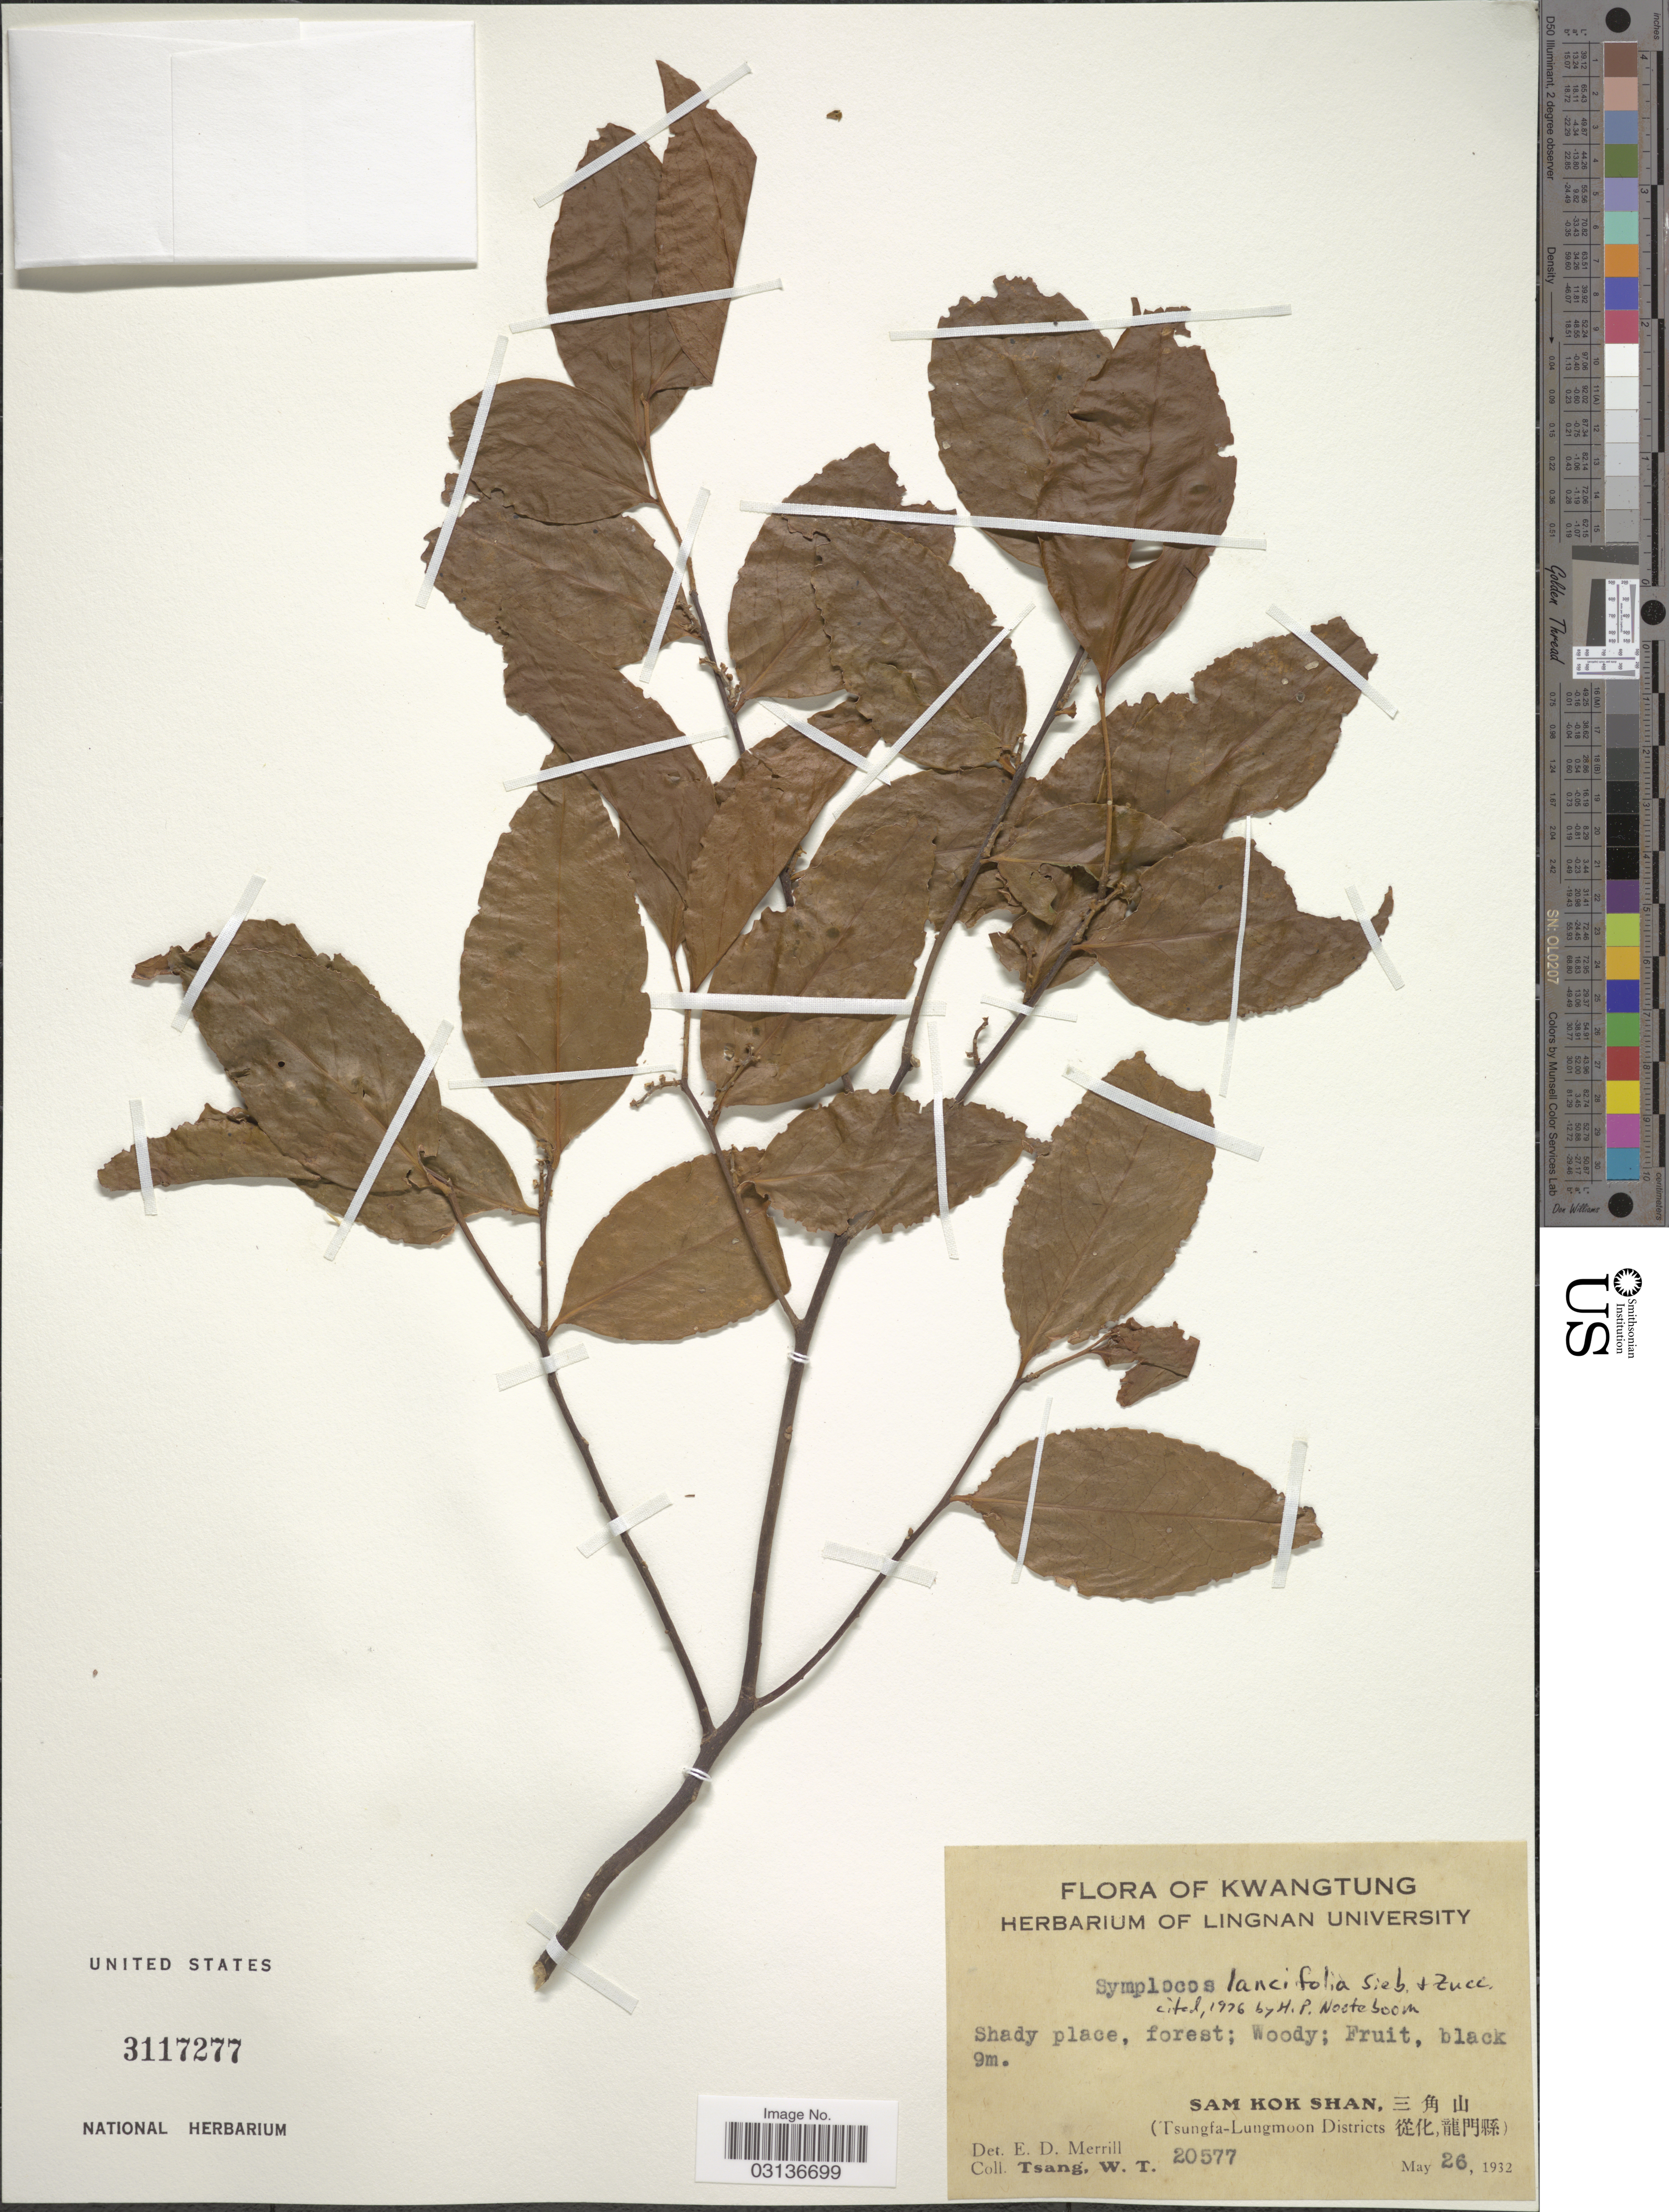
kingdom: Plantae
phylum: Tracheophyta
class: Magnoliopsida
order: Ericales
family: Symplocaceae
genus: Symplocos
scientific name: Symplocos lancifolia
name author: Siebert & Zucc.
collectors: W. T. Tsang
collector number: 20577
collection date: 1932-05-26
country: China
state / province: Guangdong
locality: Kwatung.Sam Kok Shan, (Tsungfa-Lungmoon Districts,).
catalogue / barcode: US 3117277